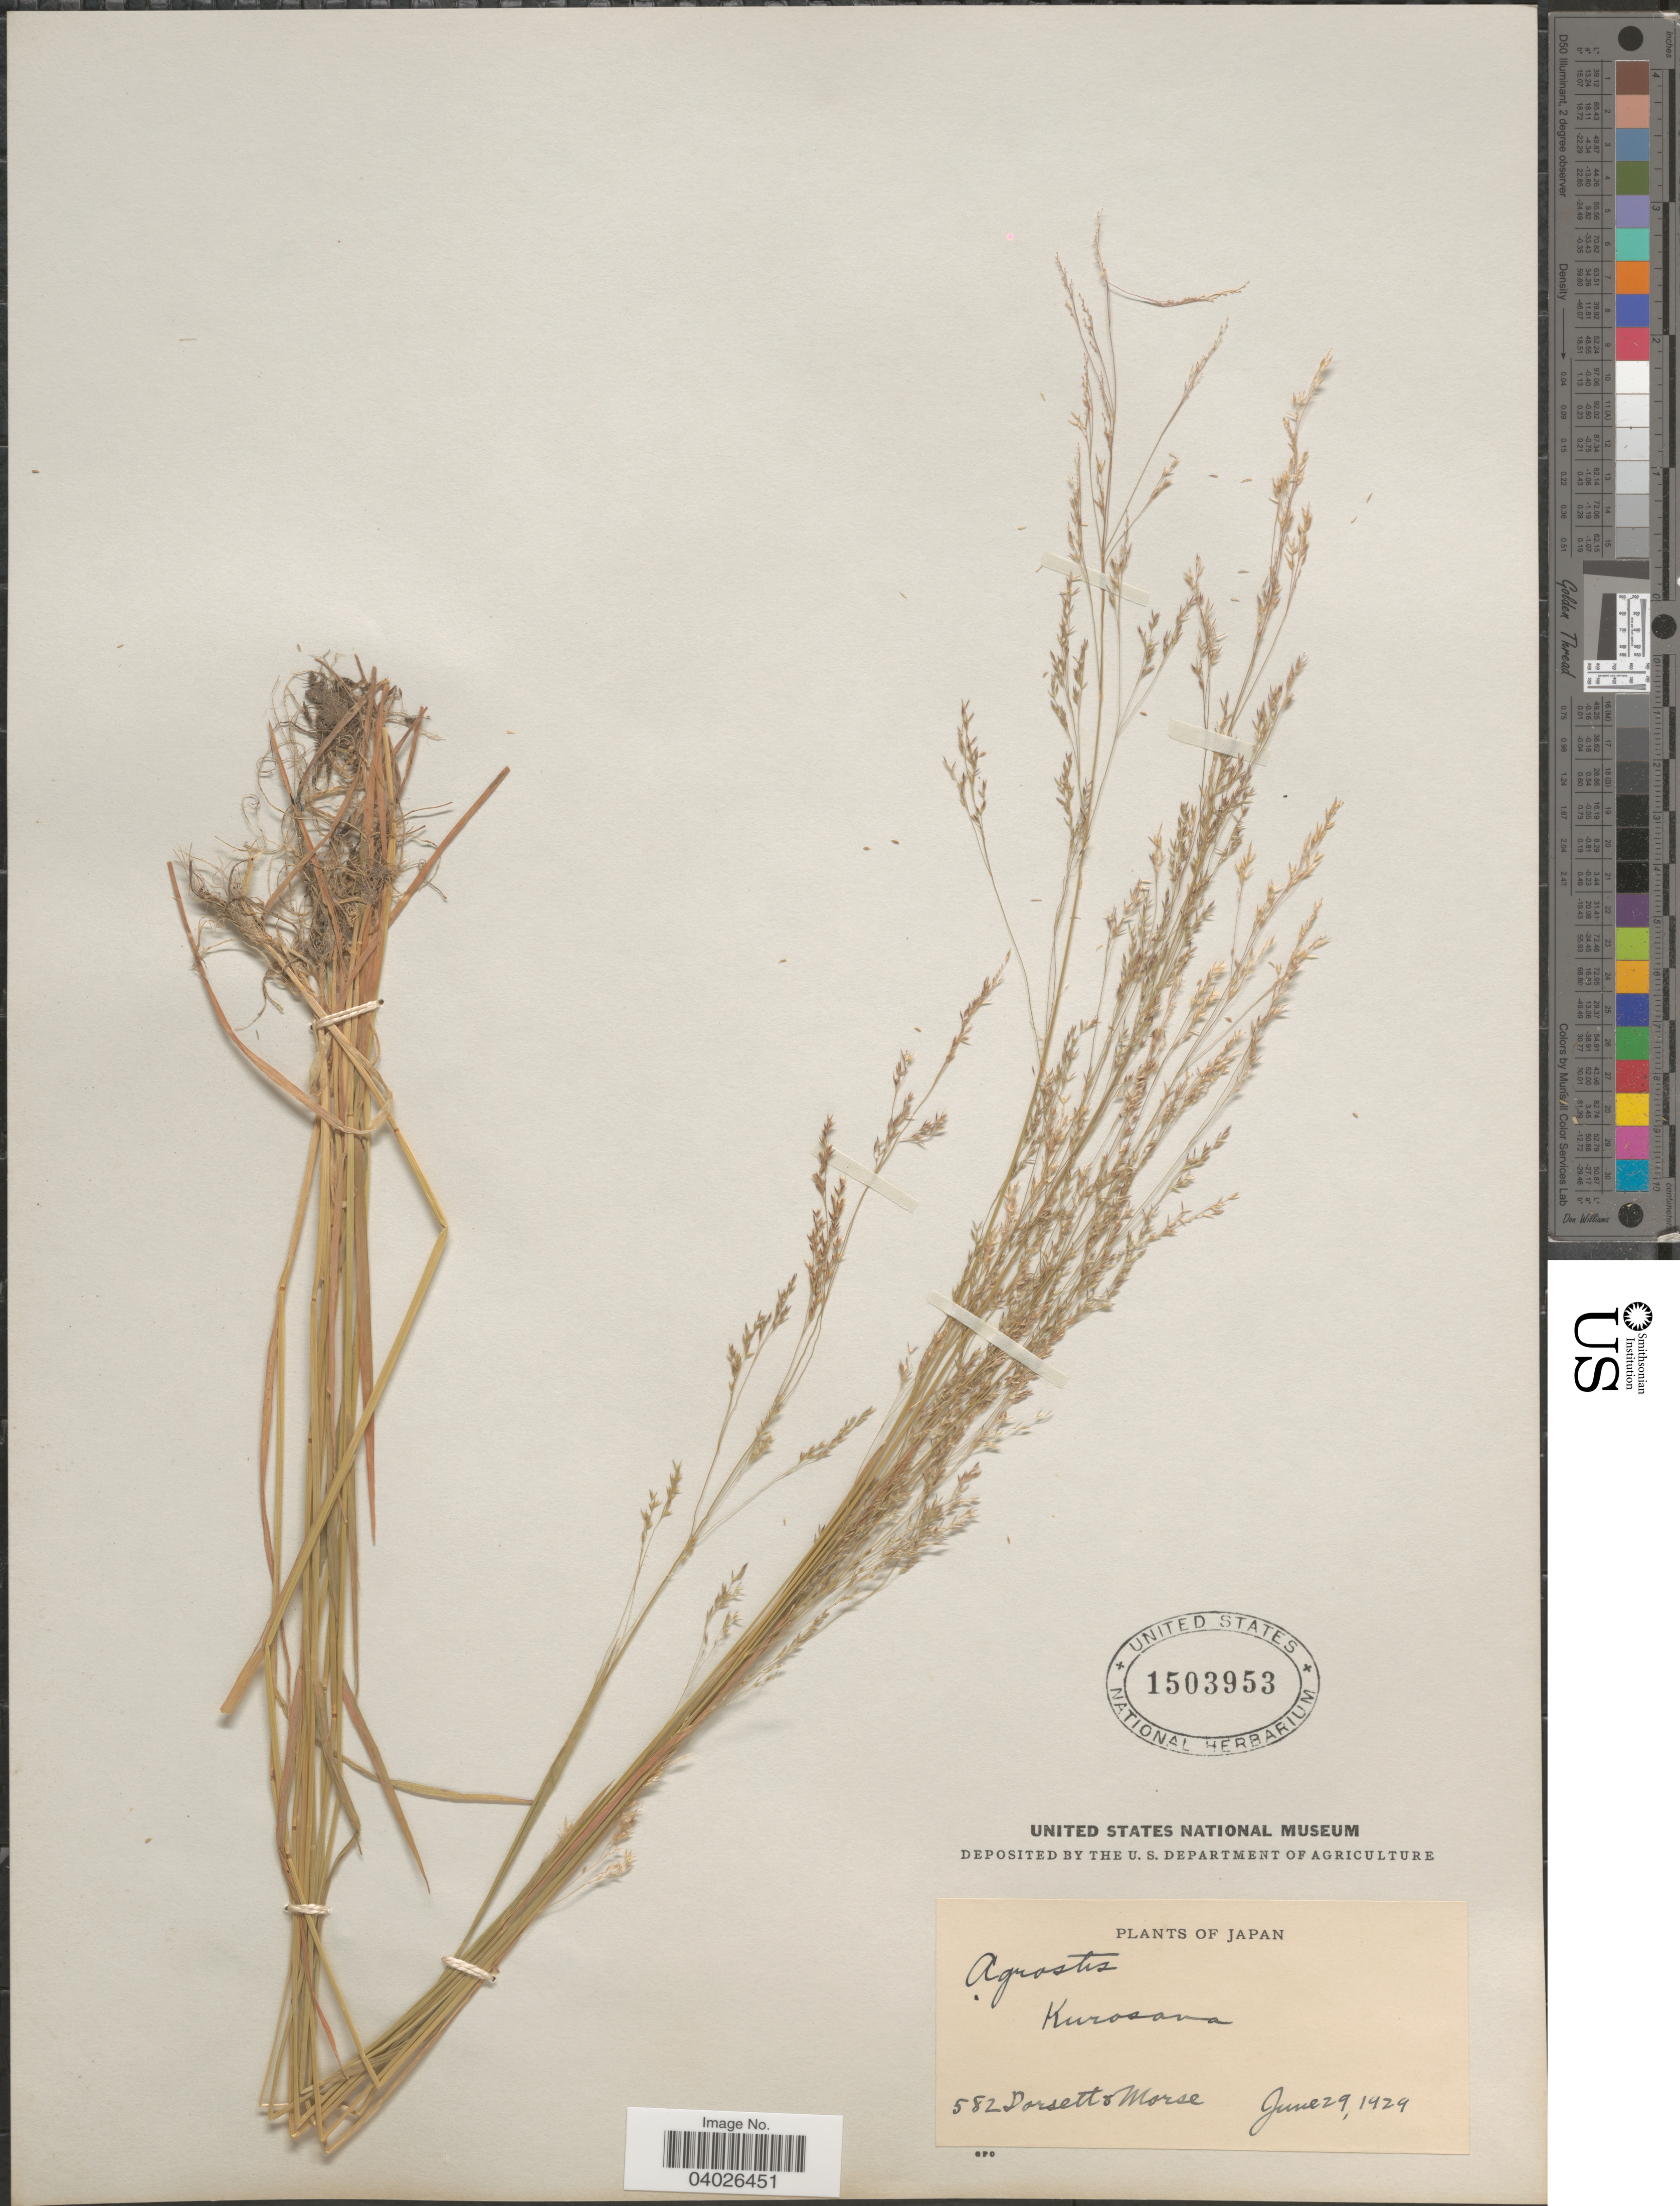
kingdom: Plantae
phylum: Tracheophyta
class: Liliopsida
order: Poales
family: Poaceae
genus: Agrostis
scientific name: Agrostis perennans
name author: (Walter) Tuck.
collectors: -- Dorsett & -. Morse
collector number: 582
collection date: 1929-06-29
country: Japan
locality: Kurosava.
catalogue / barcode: US 1503953